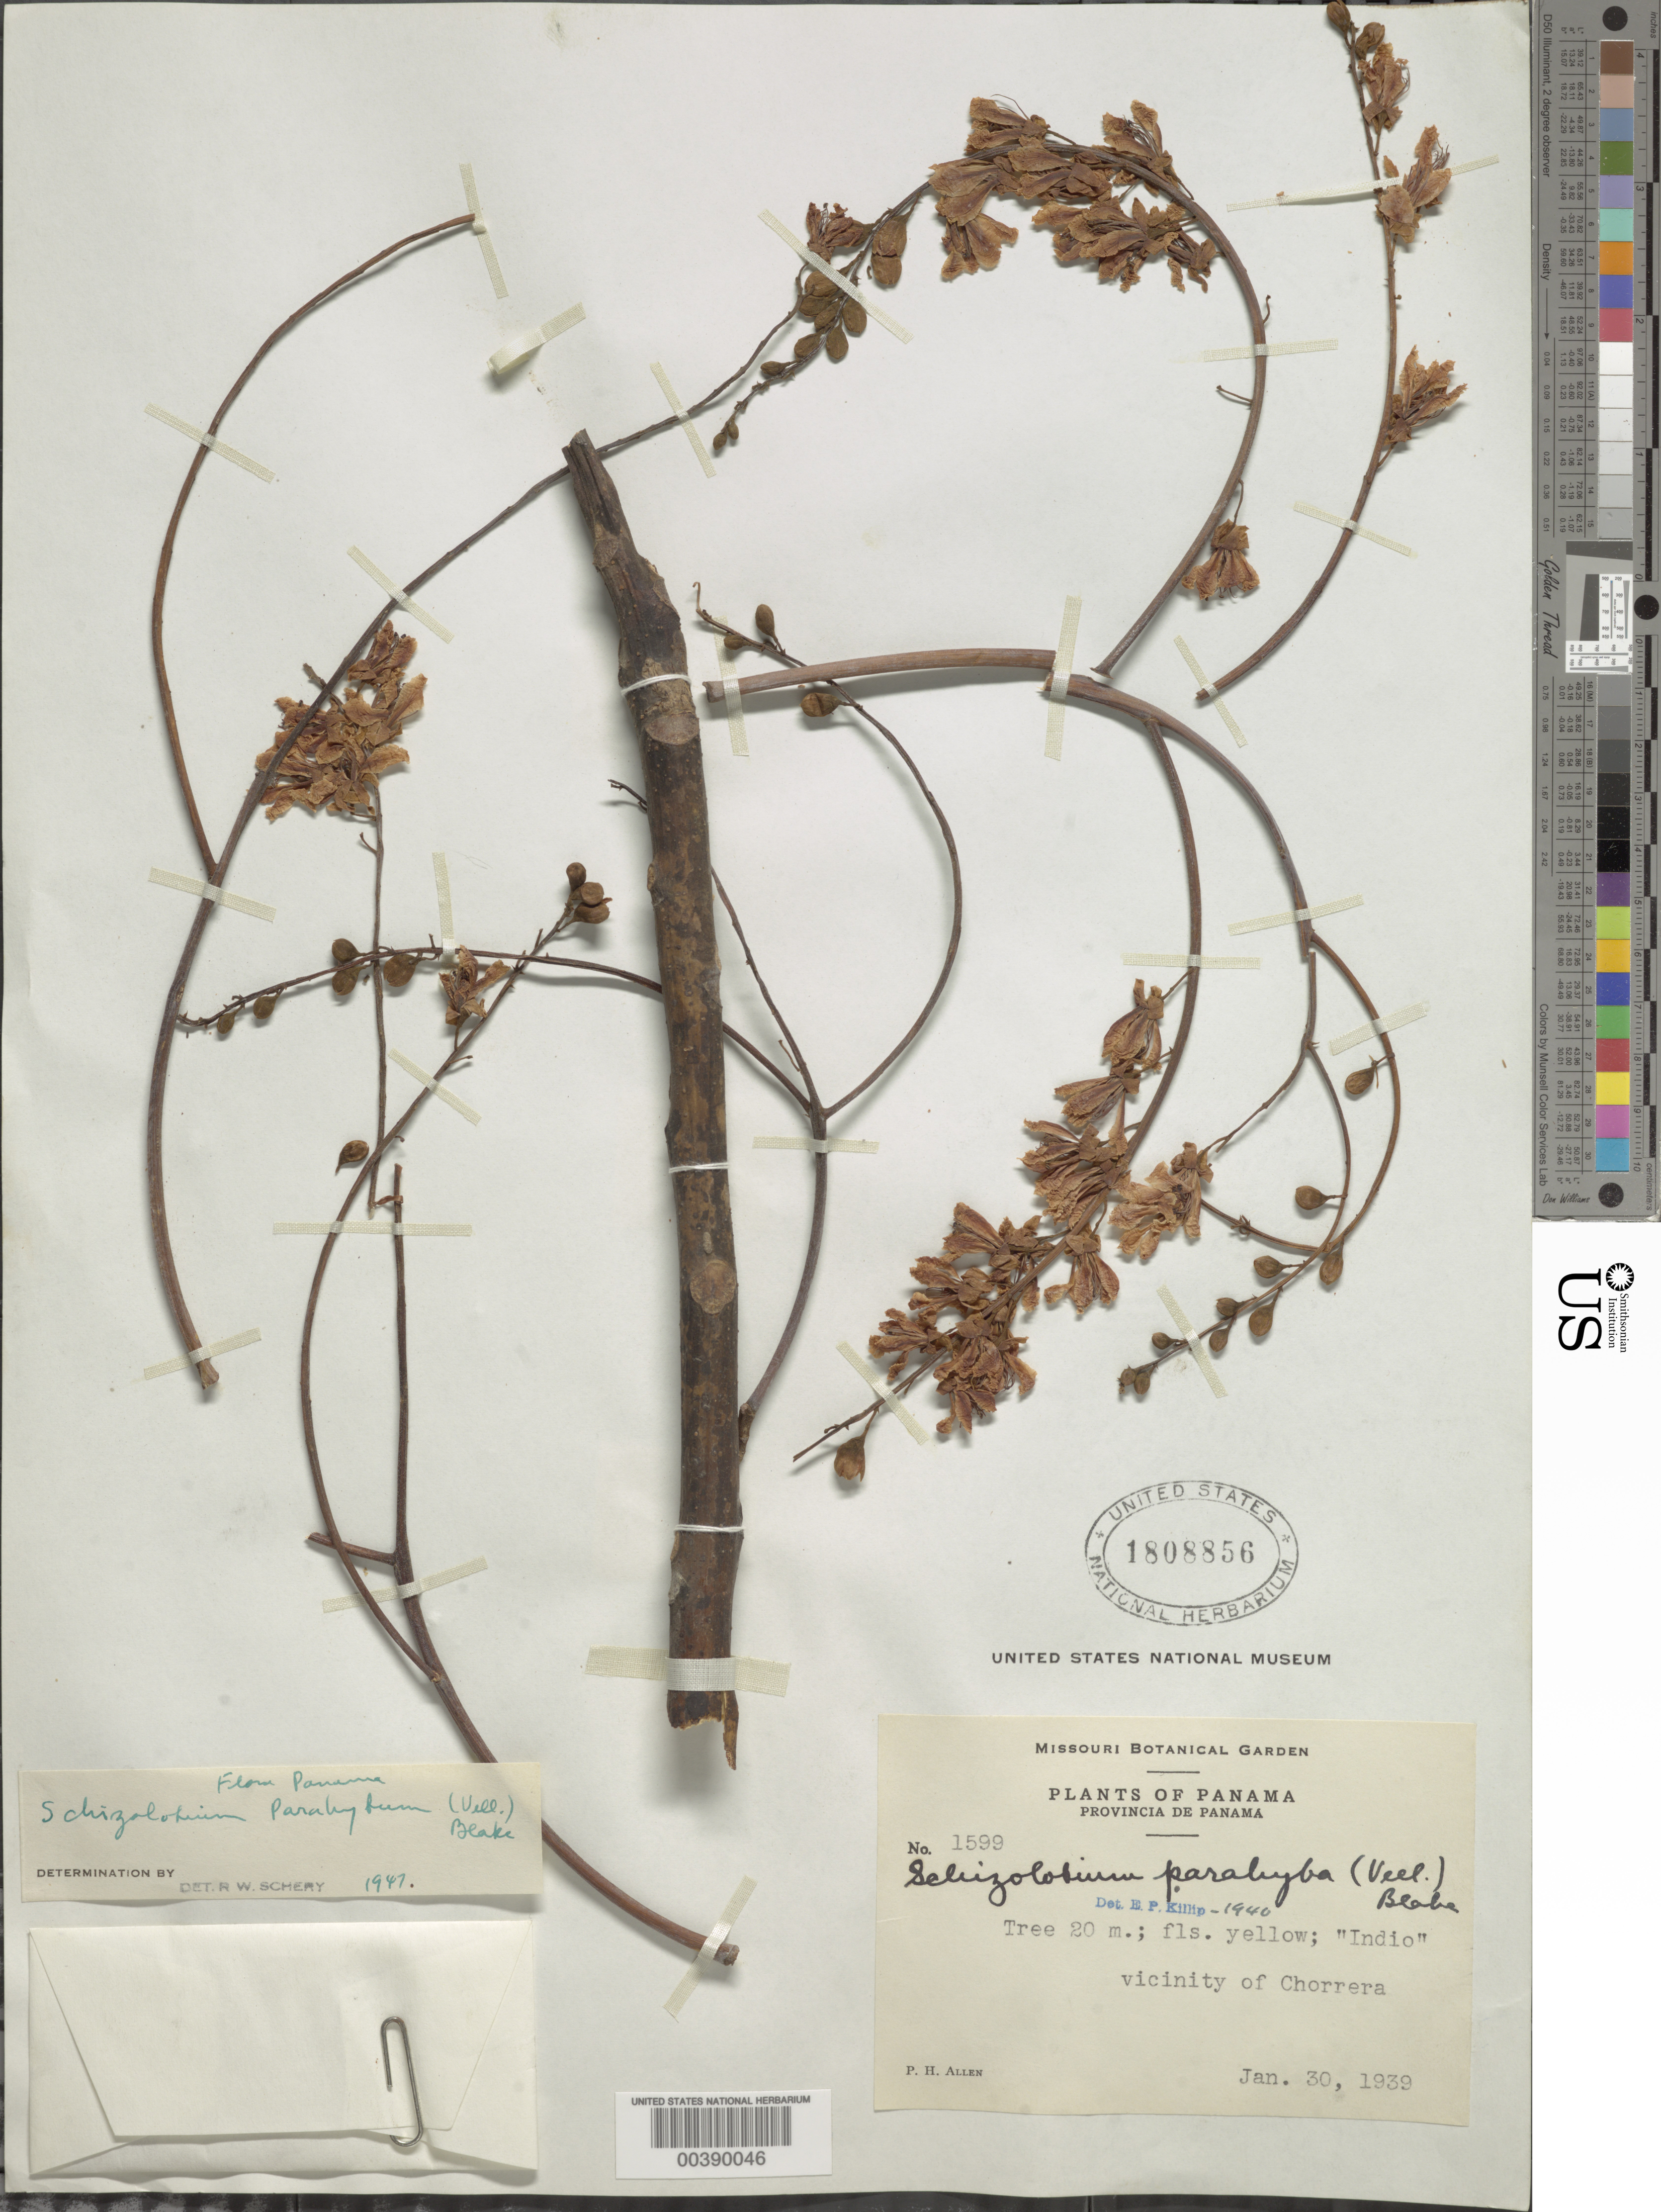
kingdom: Plantae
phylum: Tracheophyta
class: Magnoliopsida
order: Fabales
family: Fabaceae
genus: Schizolobium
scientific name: Schizolobium parahyba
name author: (Vell.) S.F. Blake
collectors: P. H. Allen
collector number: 1599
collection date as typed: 30 Jan 1939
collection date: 1939-01-30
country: Panama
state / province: Panamá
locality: Vicinity of Chorrera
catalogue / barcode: US 1808856